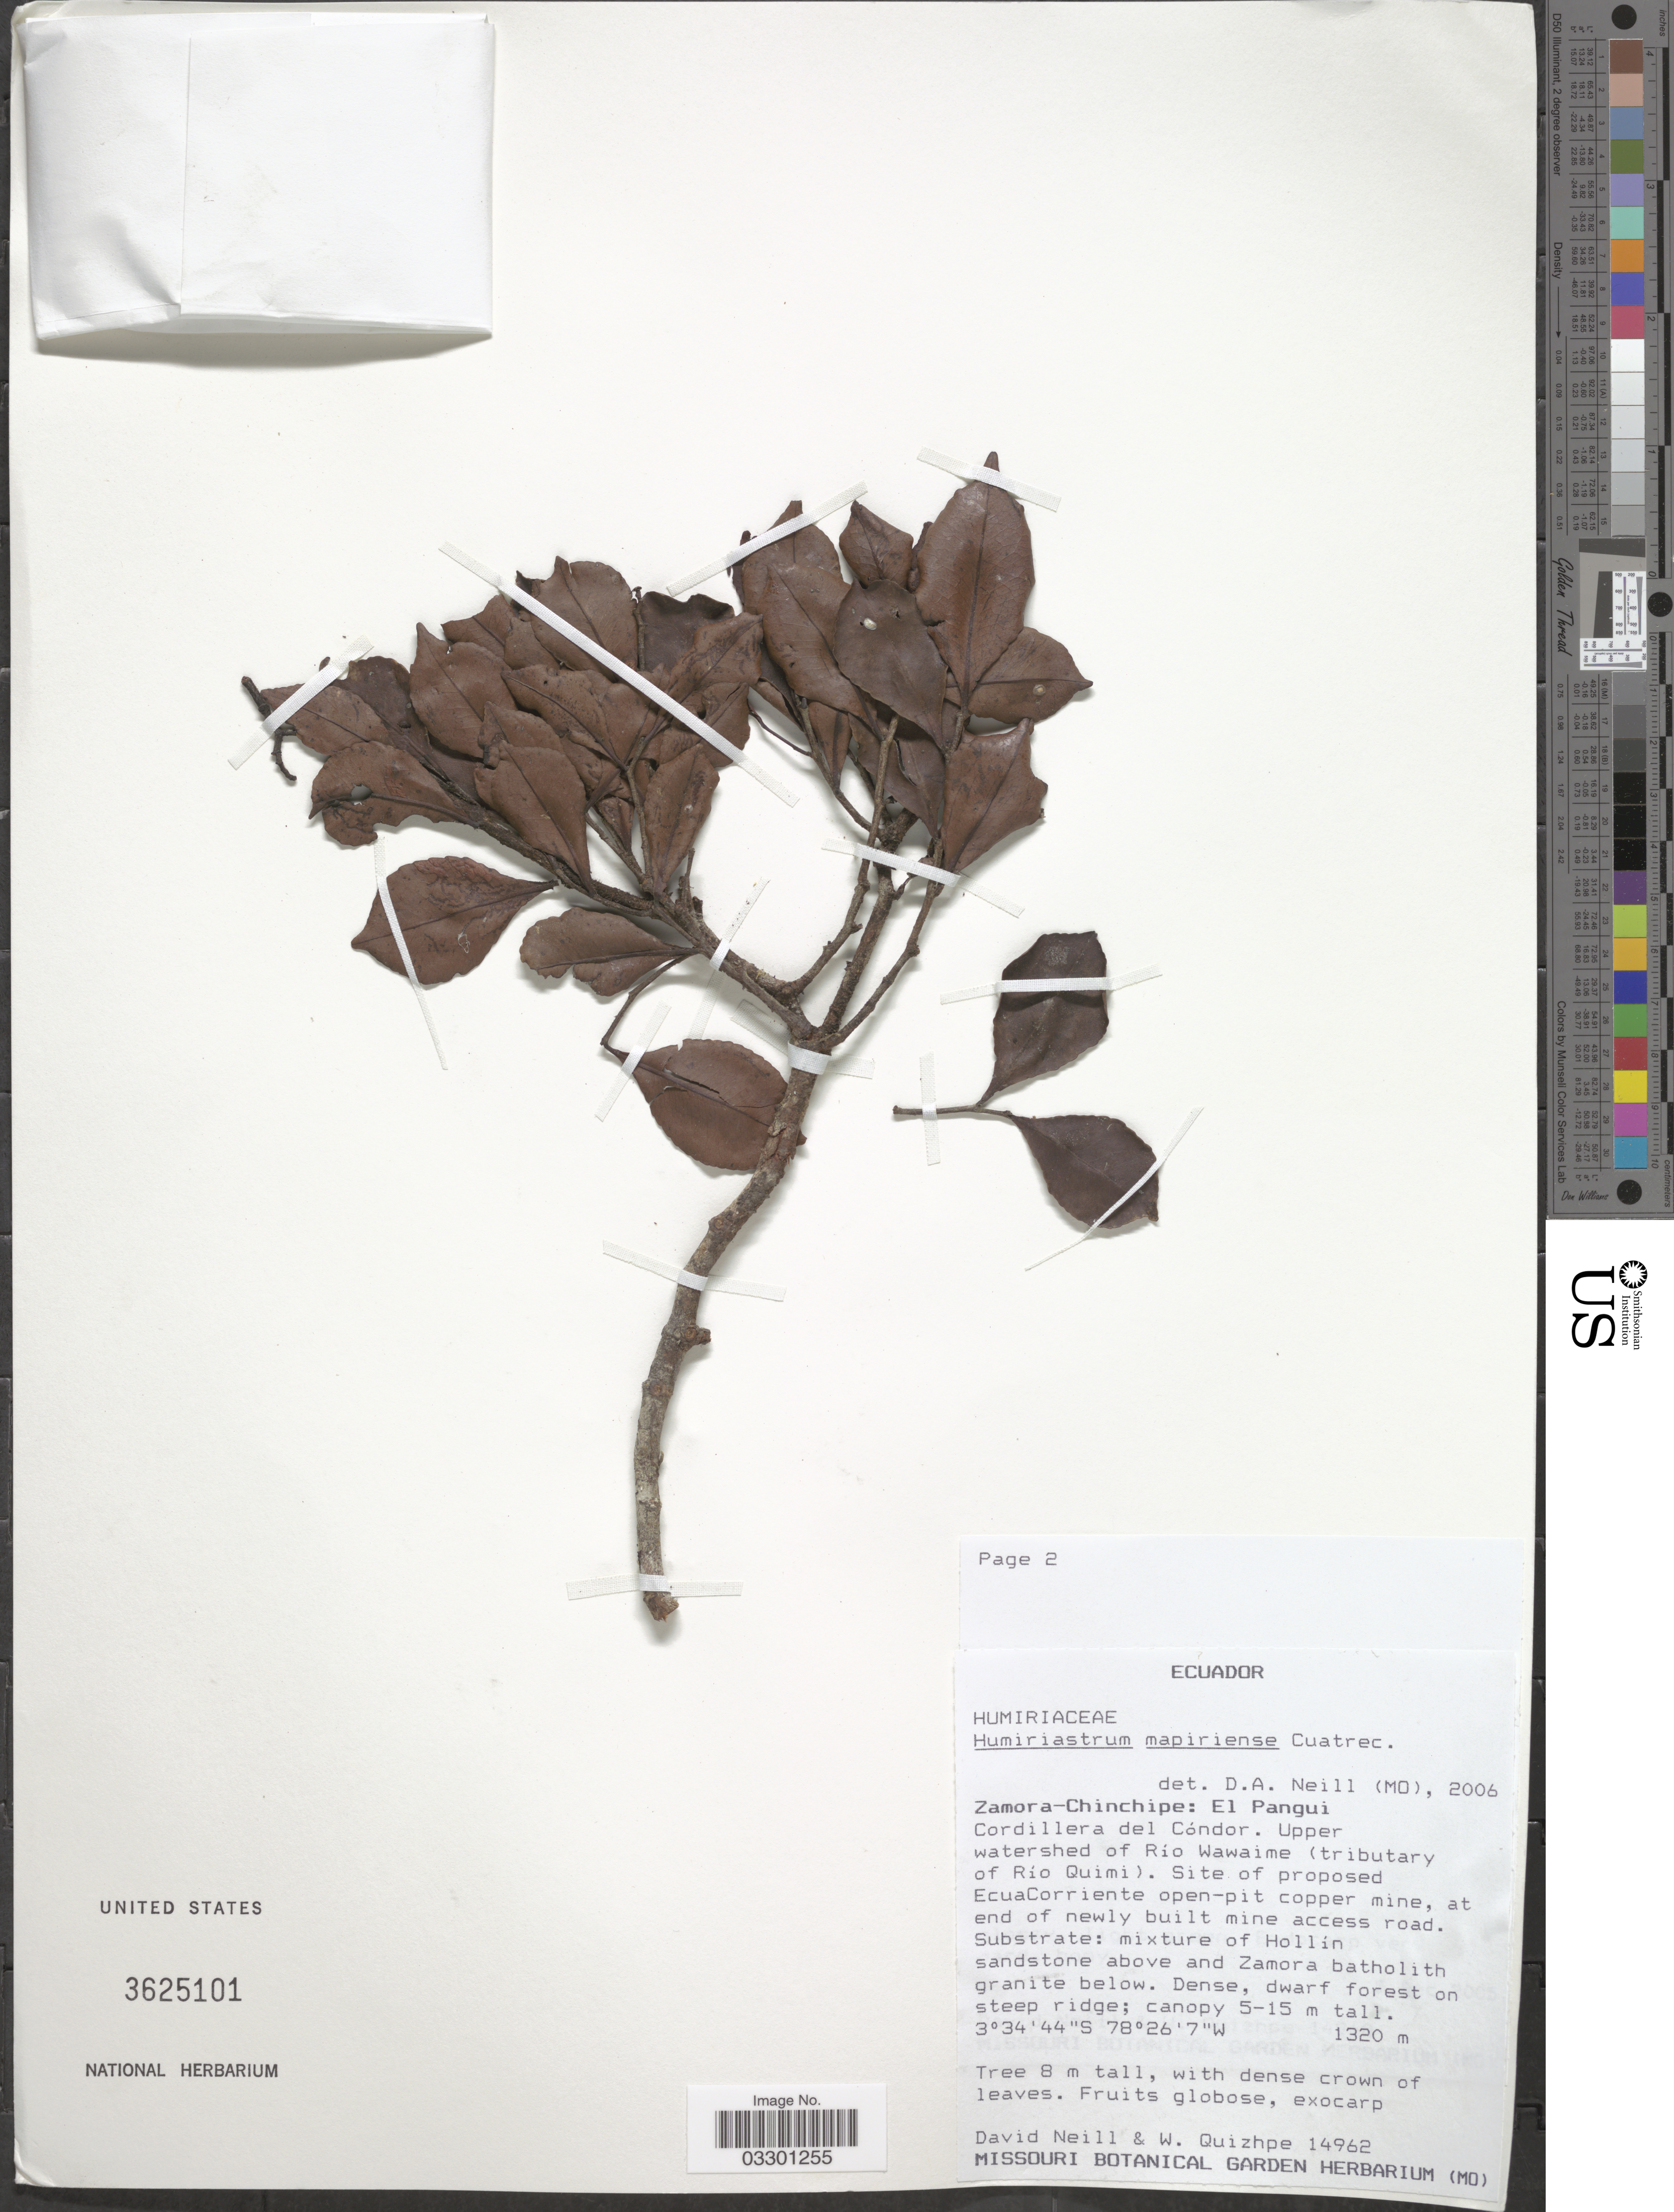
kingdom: Plantae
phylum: Tracheophyta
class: Magnoliopsida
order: Malpighiales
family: Humiriaceae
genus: Humiriastrum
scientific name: Humiriastrum mapiriense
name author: Cuatrec.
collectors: D. Neill & W. Quizhpe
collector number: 14962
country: Ecuador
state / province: Zamora-Chinchipe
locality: El Pangui. Cordillera del Cóndor. Upper watershed of Río Wawaime (tributary of Río Quimi). Site of proposed EcuaCorriente open-pit copper mine, at end of newly built mine acces road.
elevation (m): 1320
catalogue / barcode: US 3625101